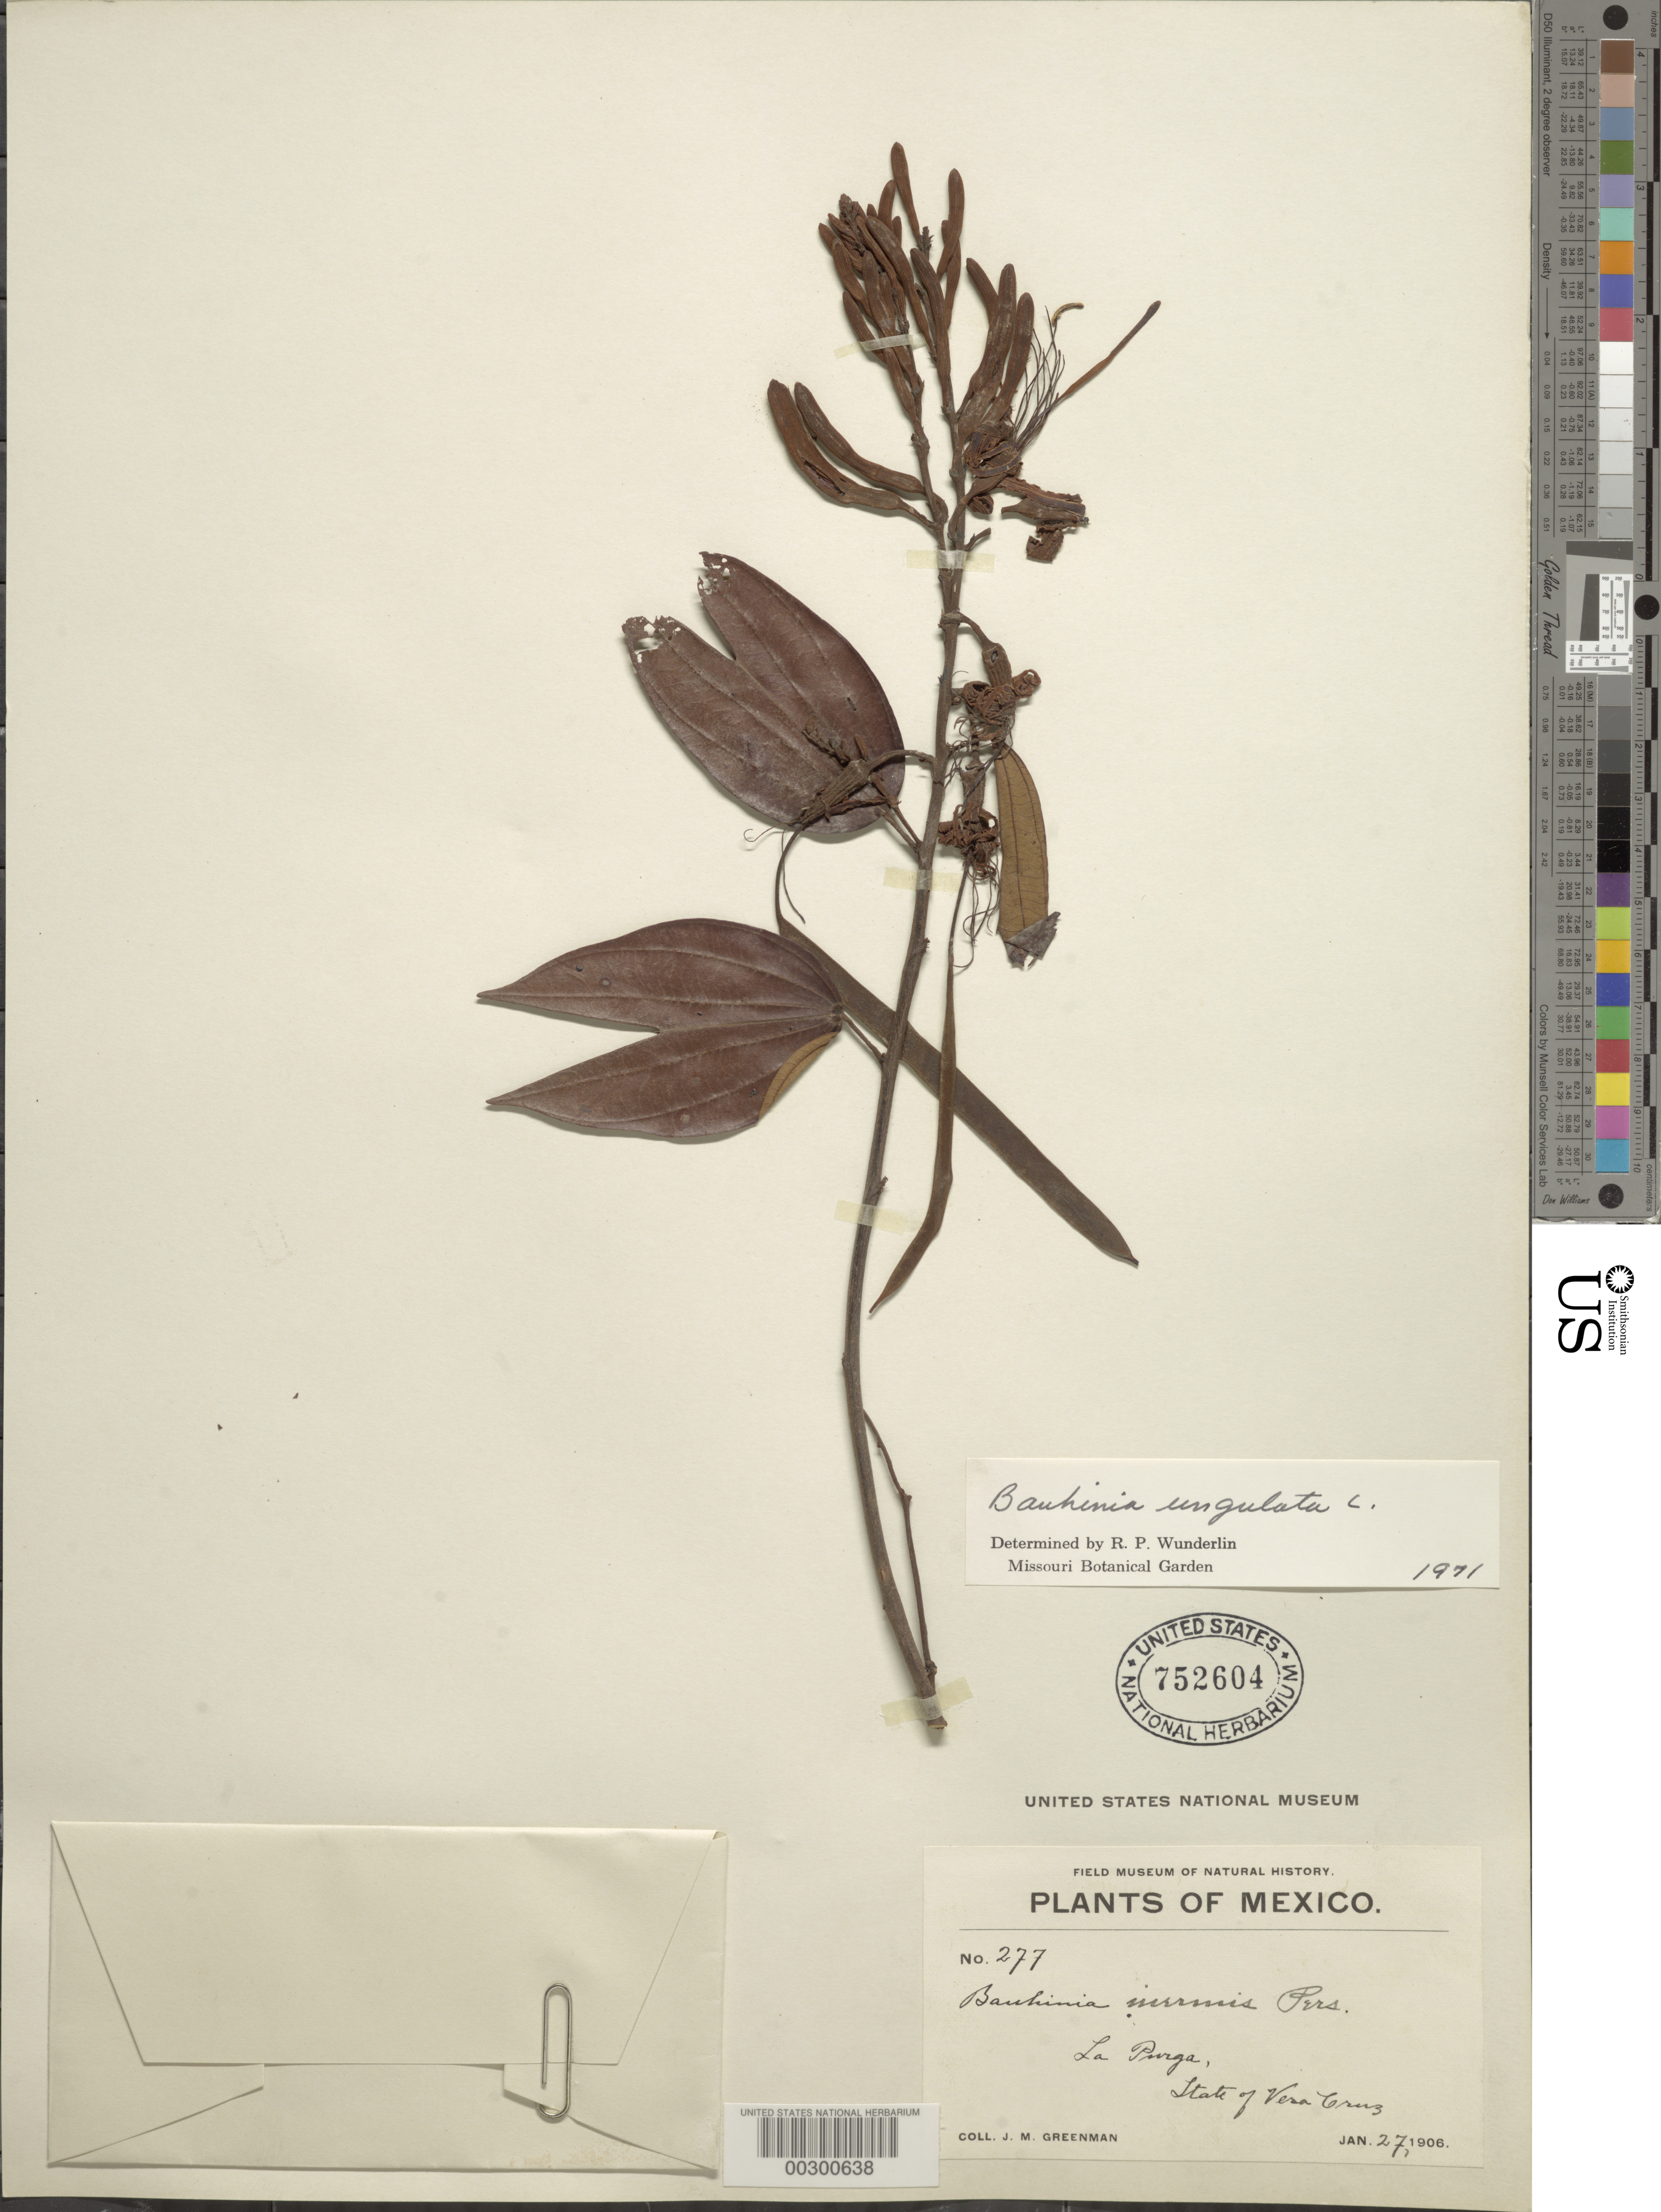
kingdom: Plantae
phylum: Tracheophyta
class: Magnoliopsida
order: Fabales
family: Fabaceae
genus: Bauhinia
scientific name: Bauhinia ungulata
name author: L.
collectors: J. M. Greenman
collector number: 277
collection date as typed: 27 Jan 1906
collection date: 1906-01-27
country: Mexico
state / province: Veracruz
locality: La purga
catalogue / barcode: US 752604